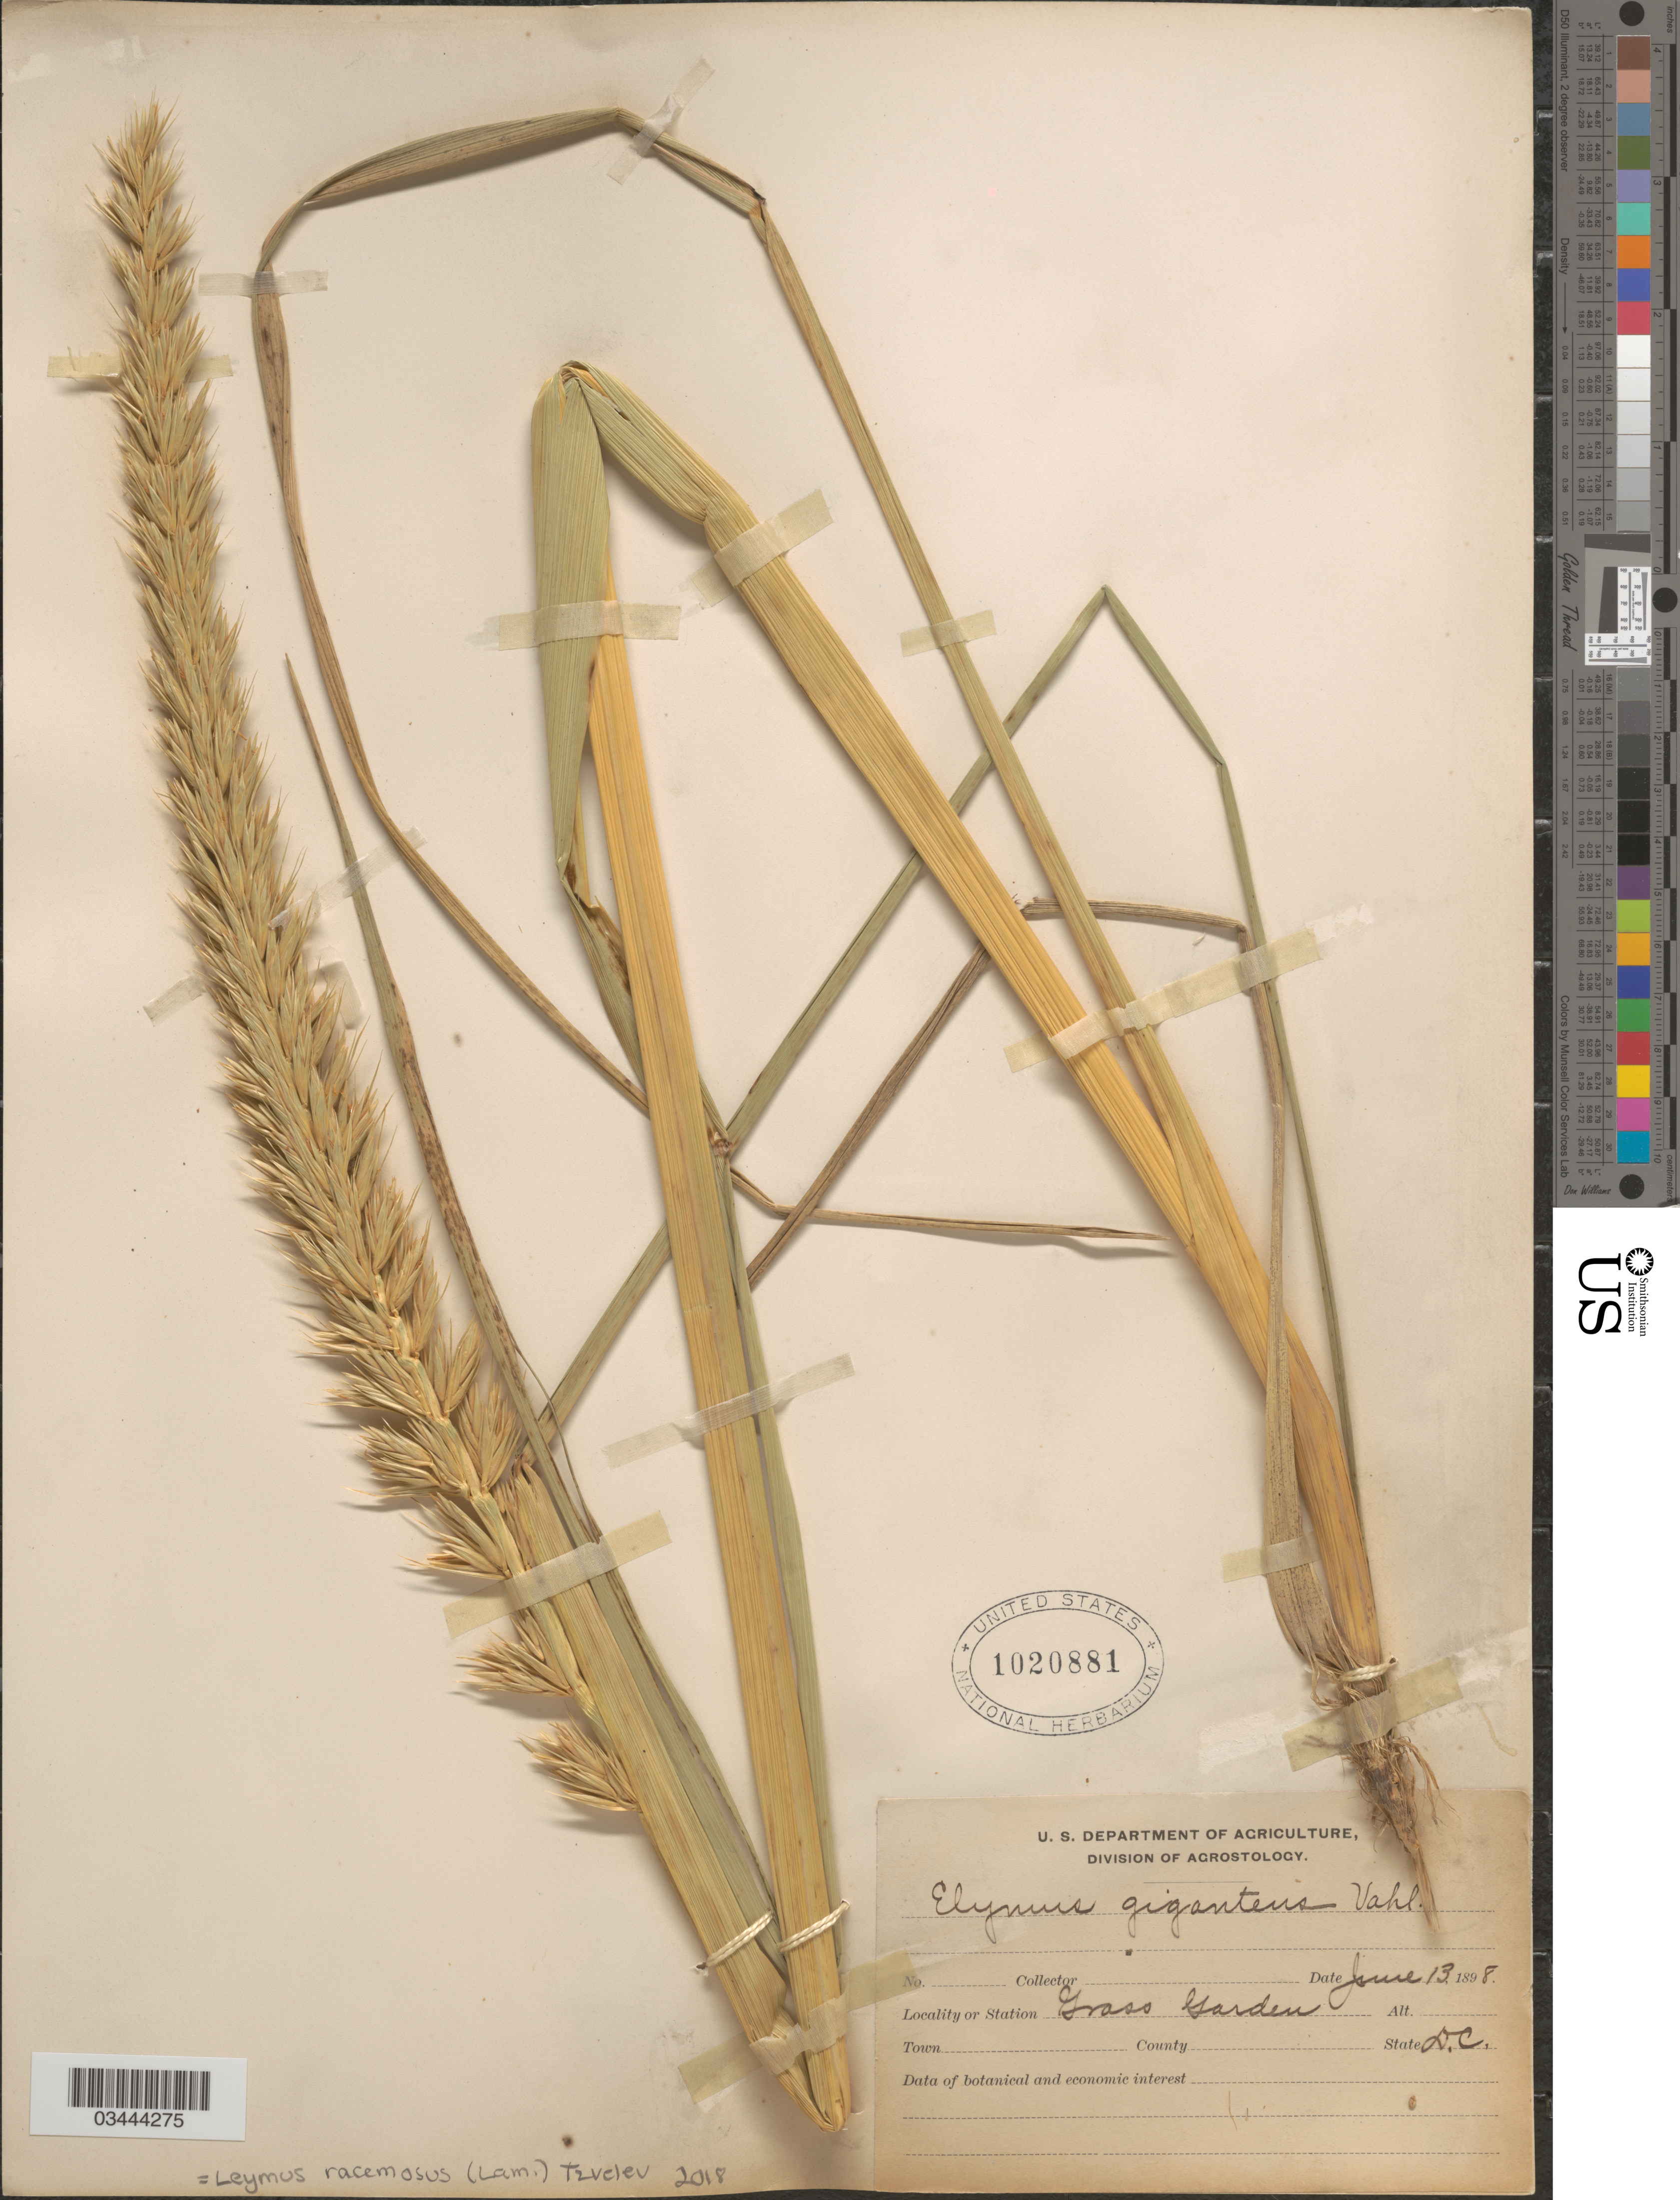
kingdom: Plantae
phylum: Tracheophyta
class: Liliopsida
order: Poales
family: Poaceae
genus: Leymus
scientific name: Leymus racemosus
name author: (Lam.) Tzvelev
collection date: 1898-06-13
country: United States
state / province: District of Columbia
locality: Grass Garden.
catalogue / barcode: US 1020881